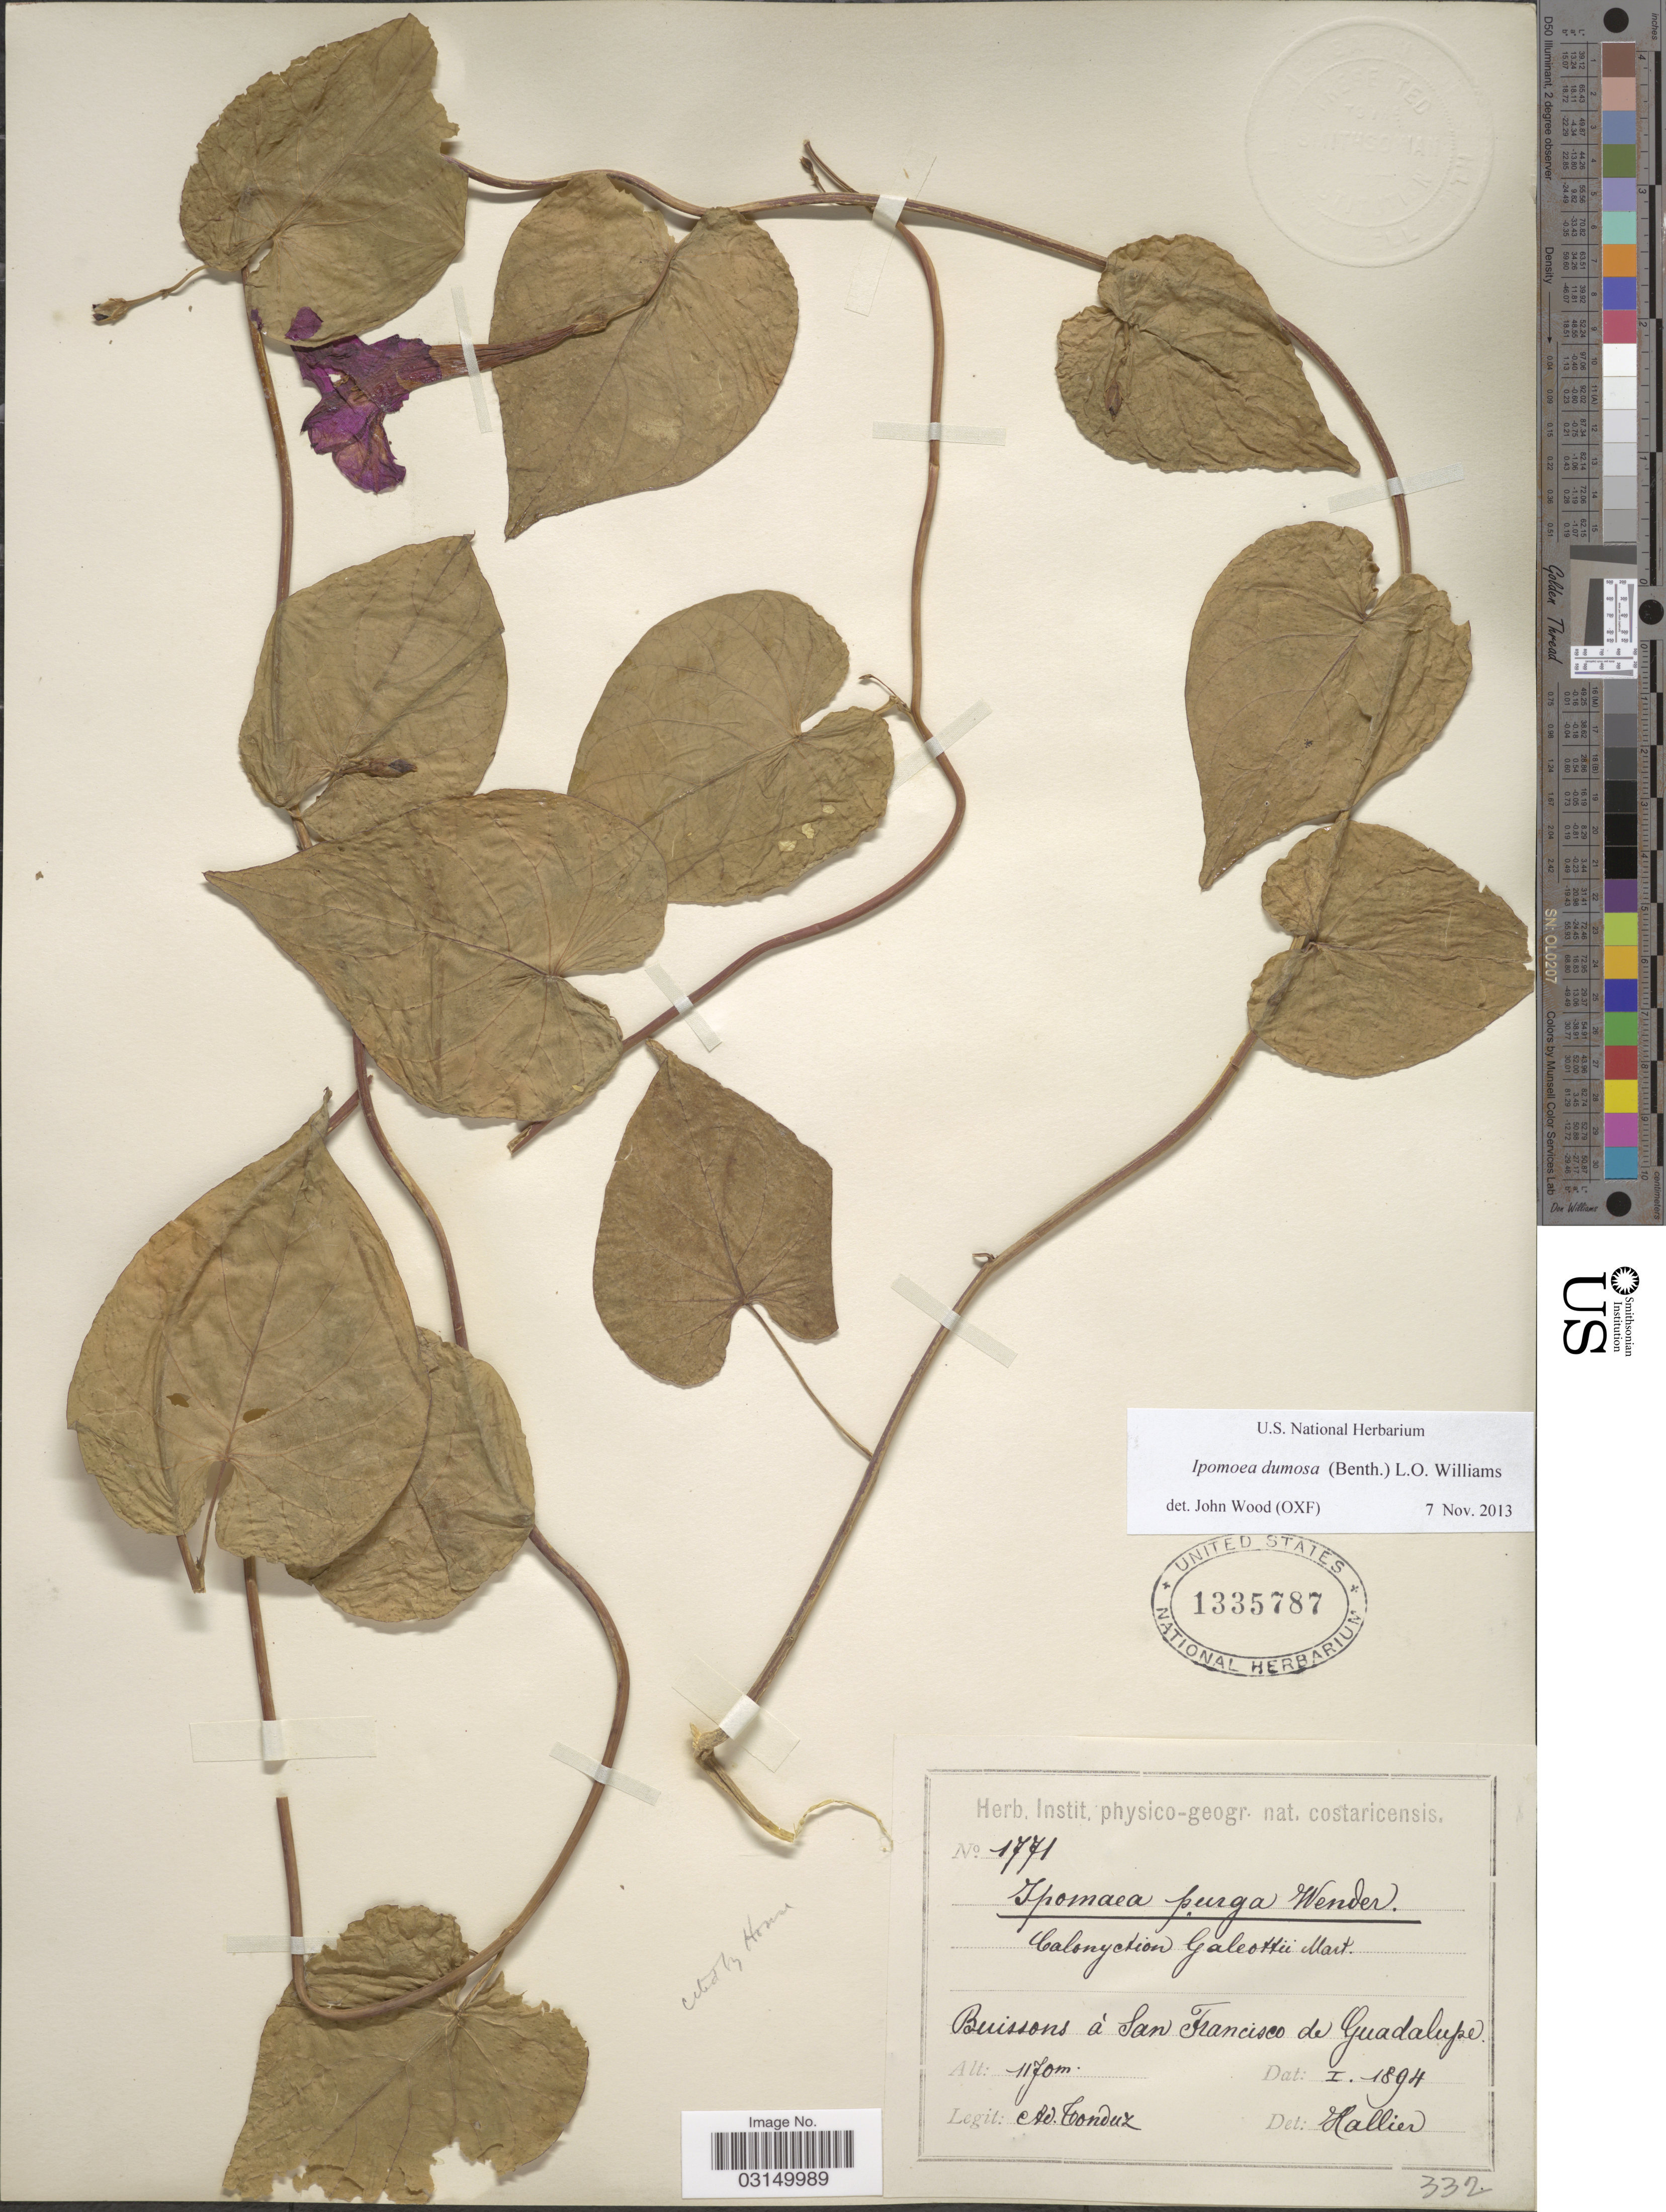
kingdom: Plantae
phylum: Tracheophyta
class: Magnoliopsida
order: Solanales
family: Convolvulaceae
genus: Ipomoea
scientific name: Ipomoea dumosa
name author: (Benth.) L.O. Williams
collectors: A. Tonduz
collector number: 1771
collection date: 1894-01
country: Costa Rica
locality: Buissons à San Francisco de Guadalupe.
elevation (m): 1170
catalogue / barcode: US 1335787